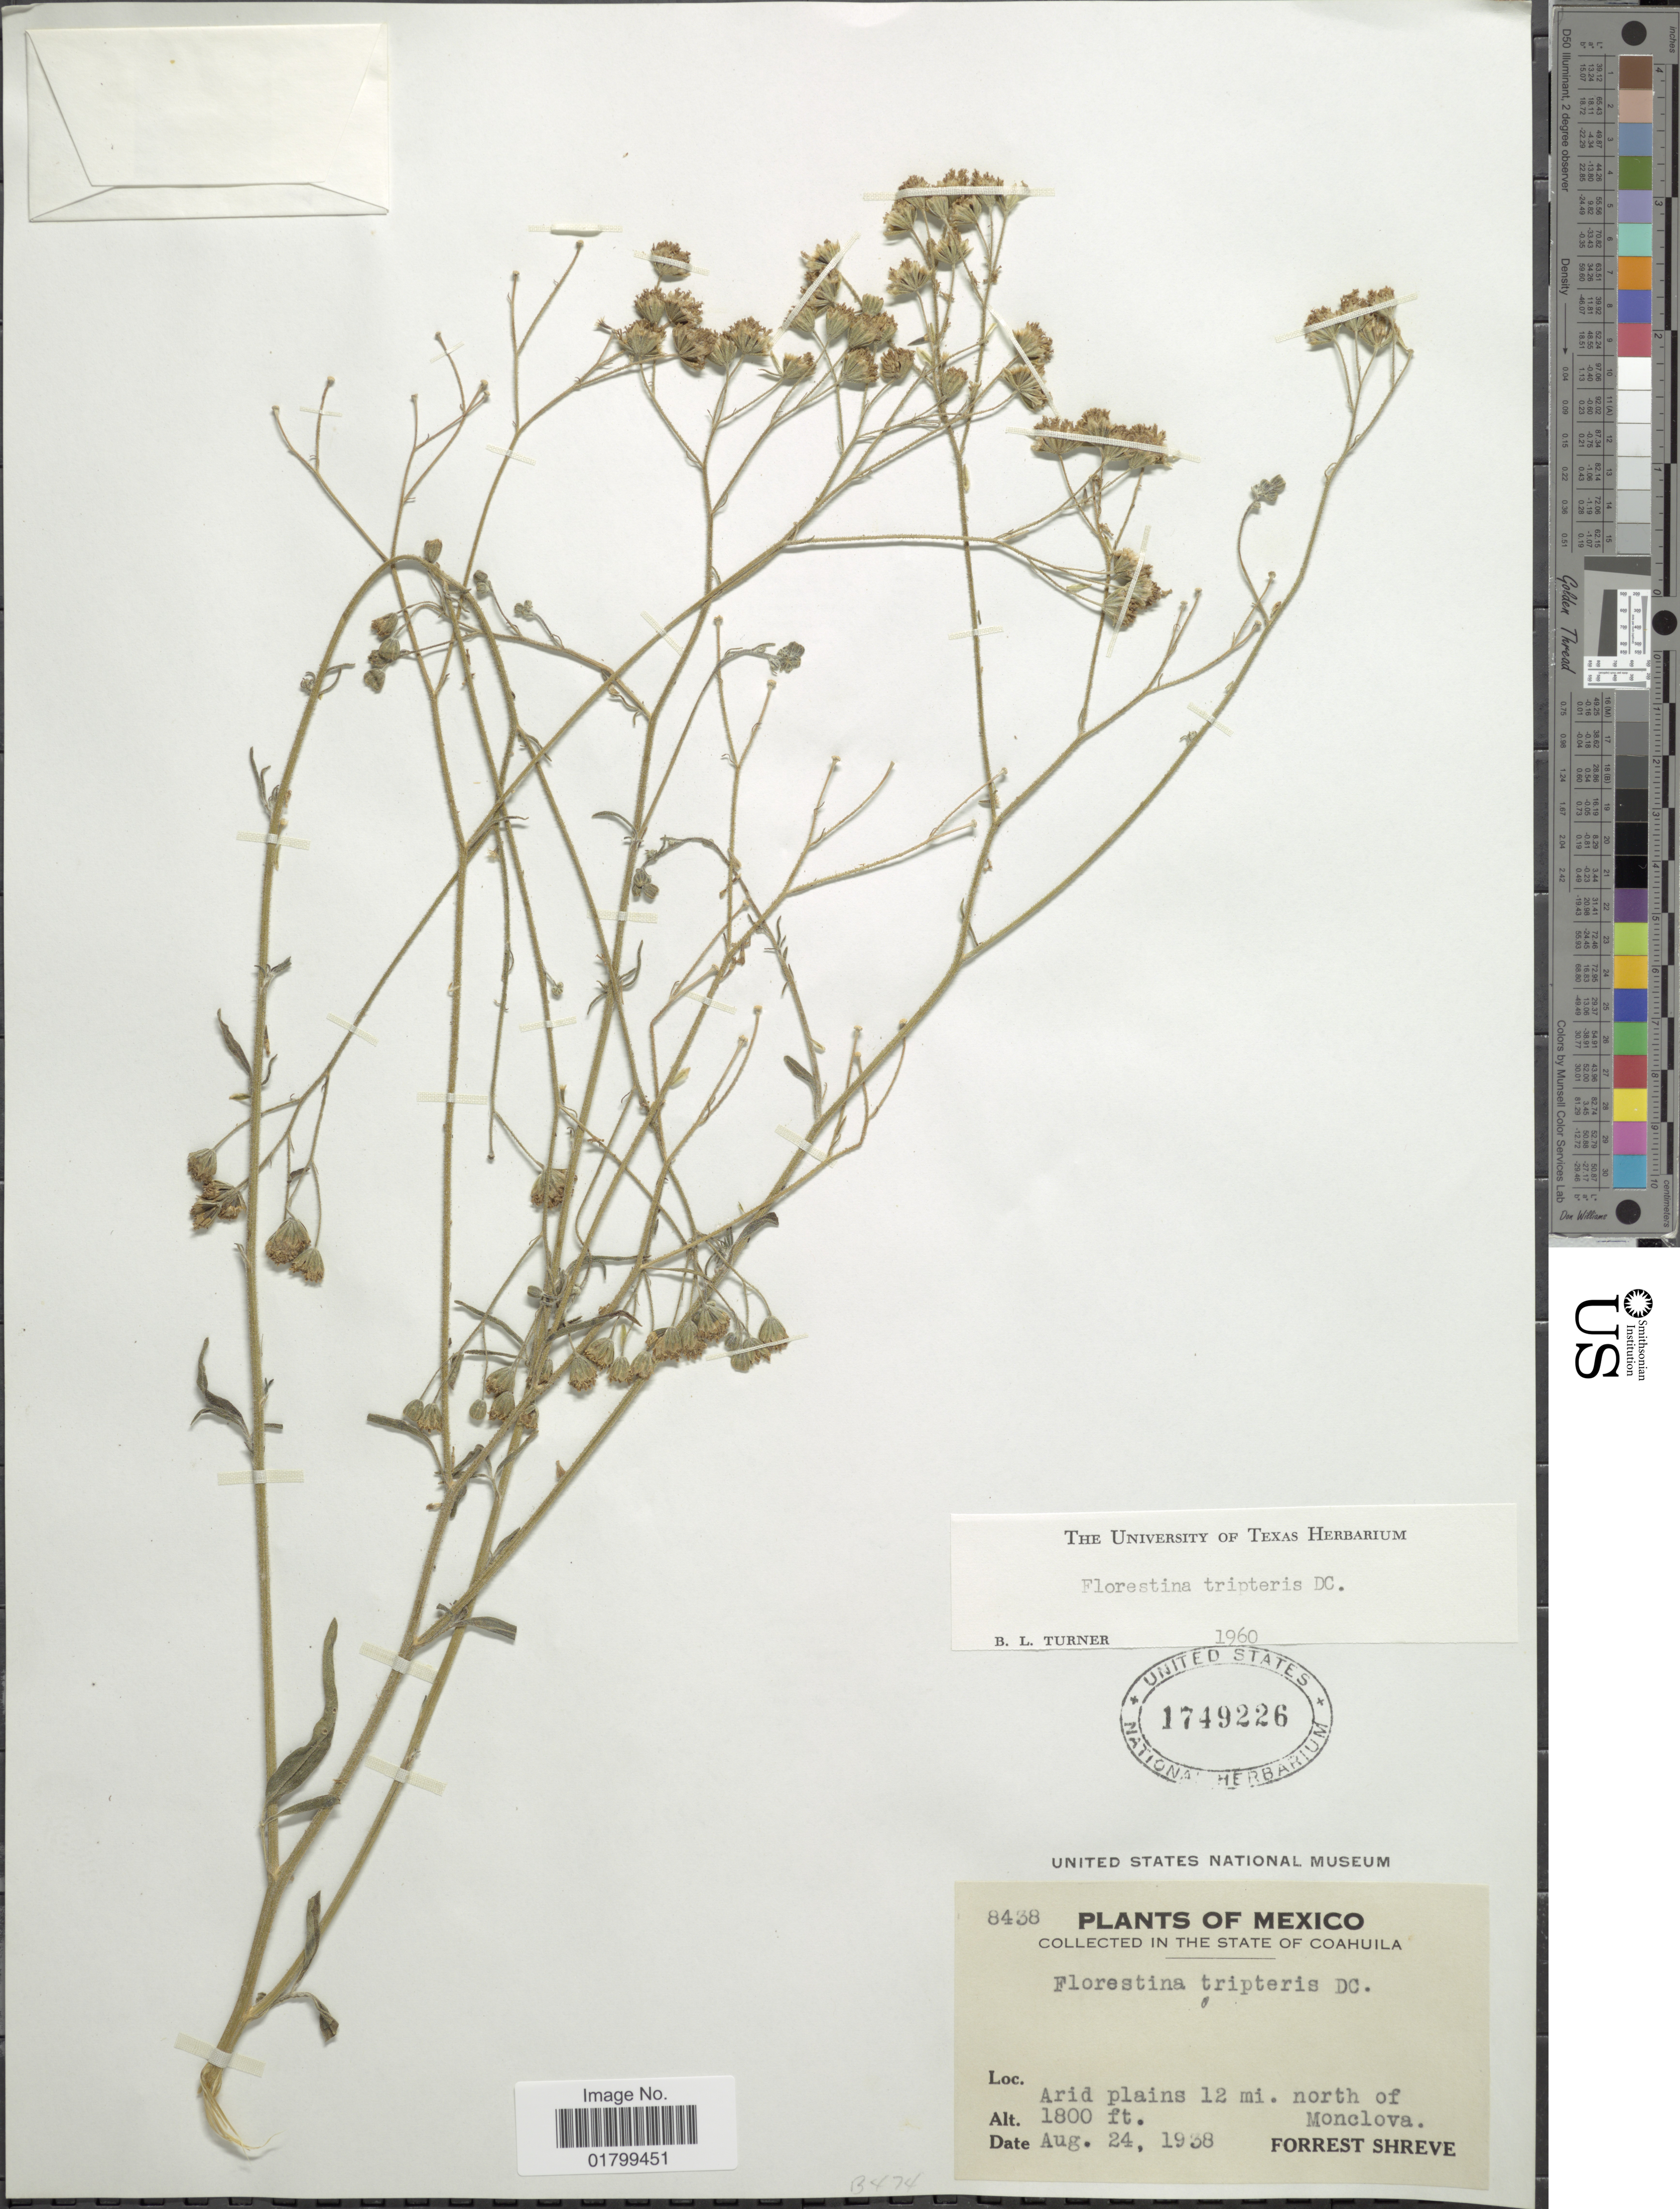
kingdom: Plantae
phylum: Tracheophyta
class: Magnoliopsida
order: Asterales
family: Asteraceae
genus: Florestina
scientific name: Florestina tripteris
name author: DC.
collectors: F. Shreve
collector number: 8438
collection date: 1938-08-24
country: Mexico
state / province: Coahuila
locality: Arid plains 12 mi. north of Monclova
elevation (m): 549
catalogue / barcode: US 1749226